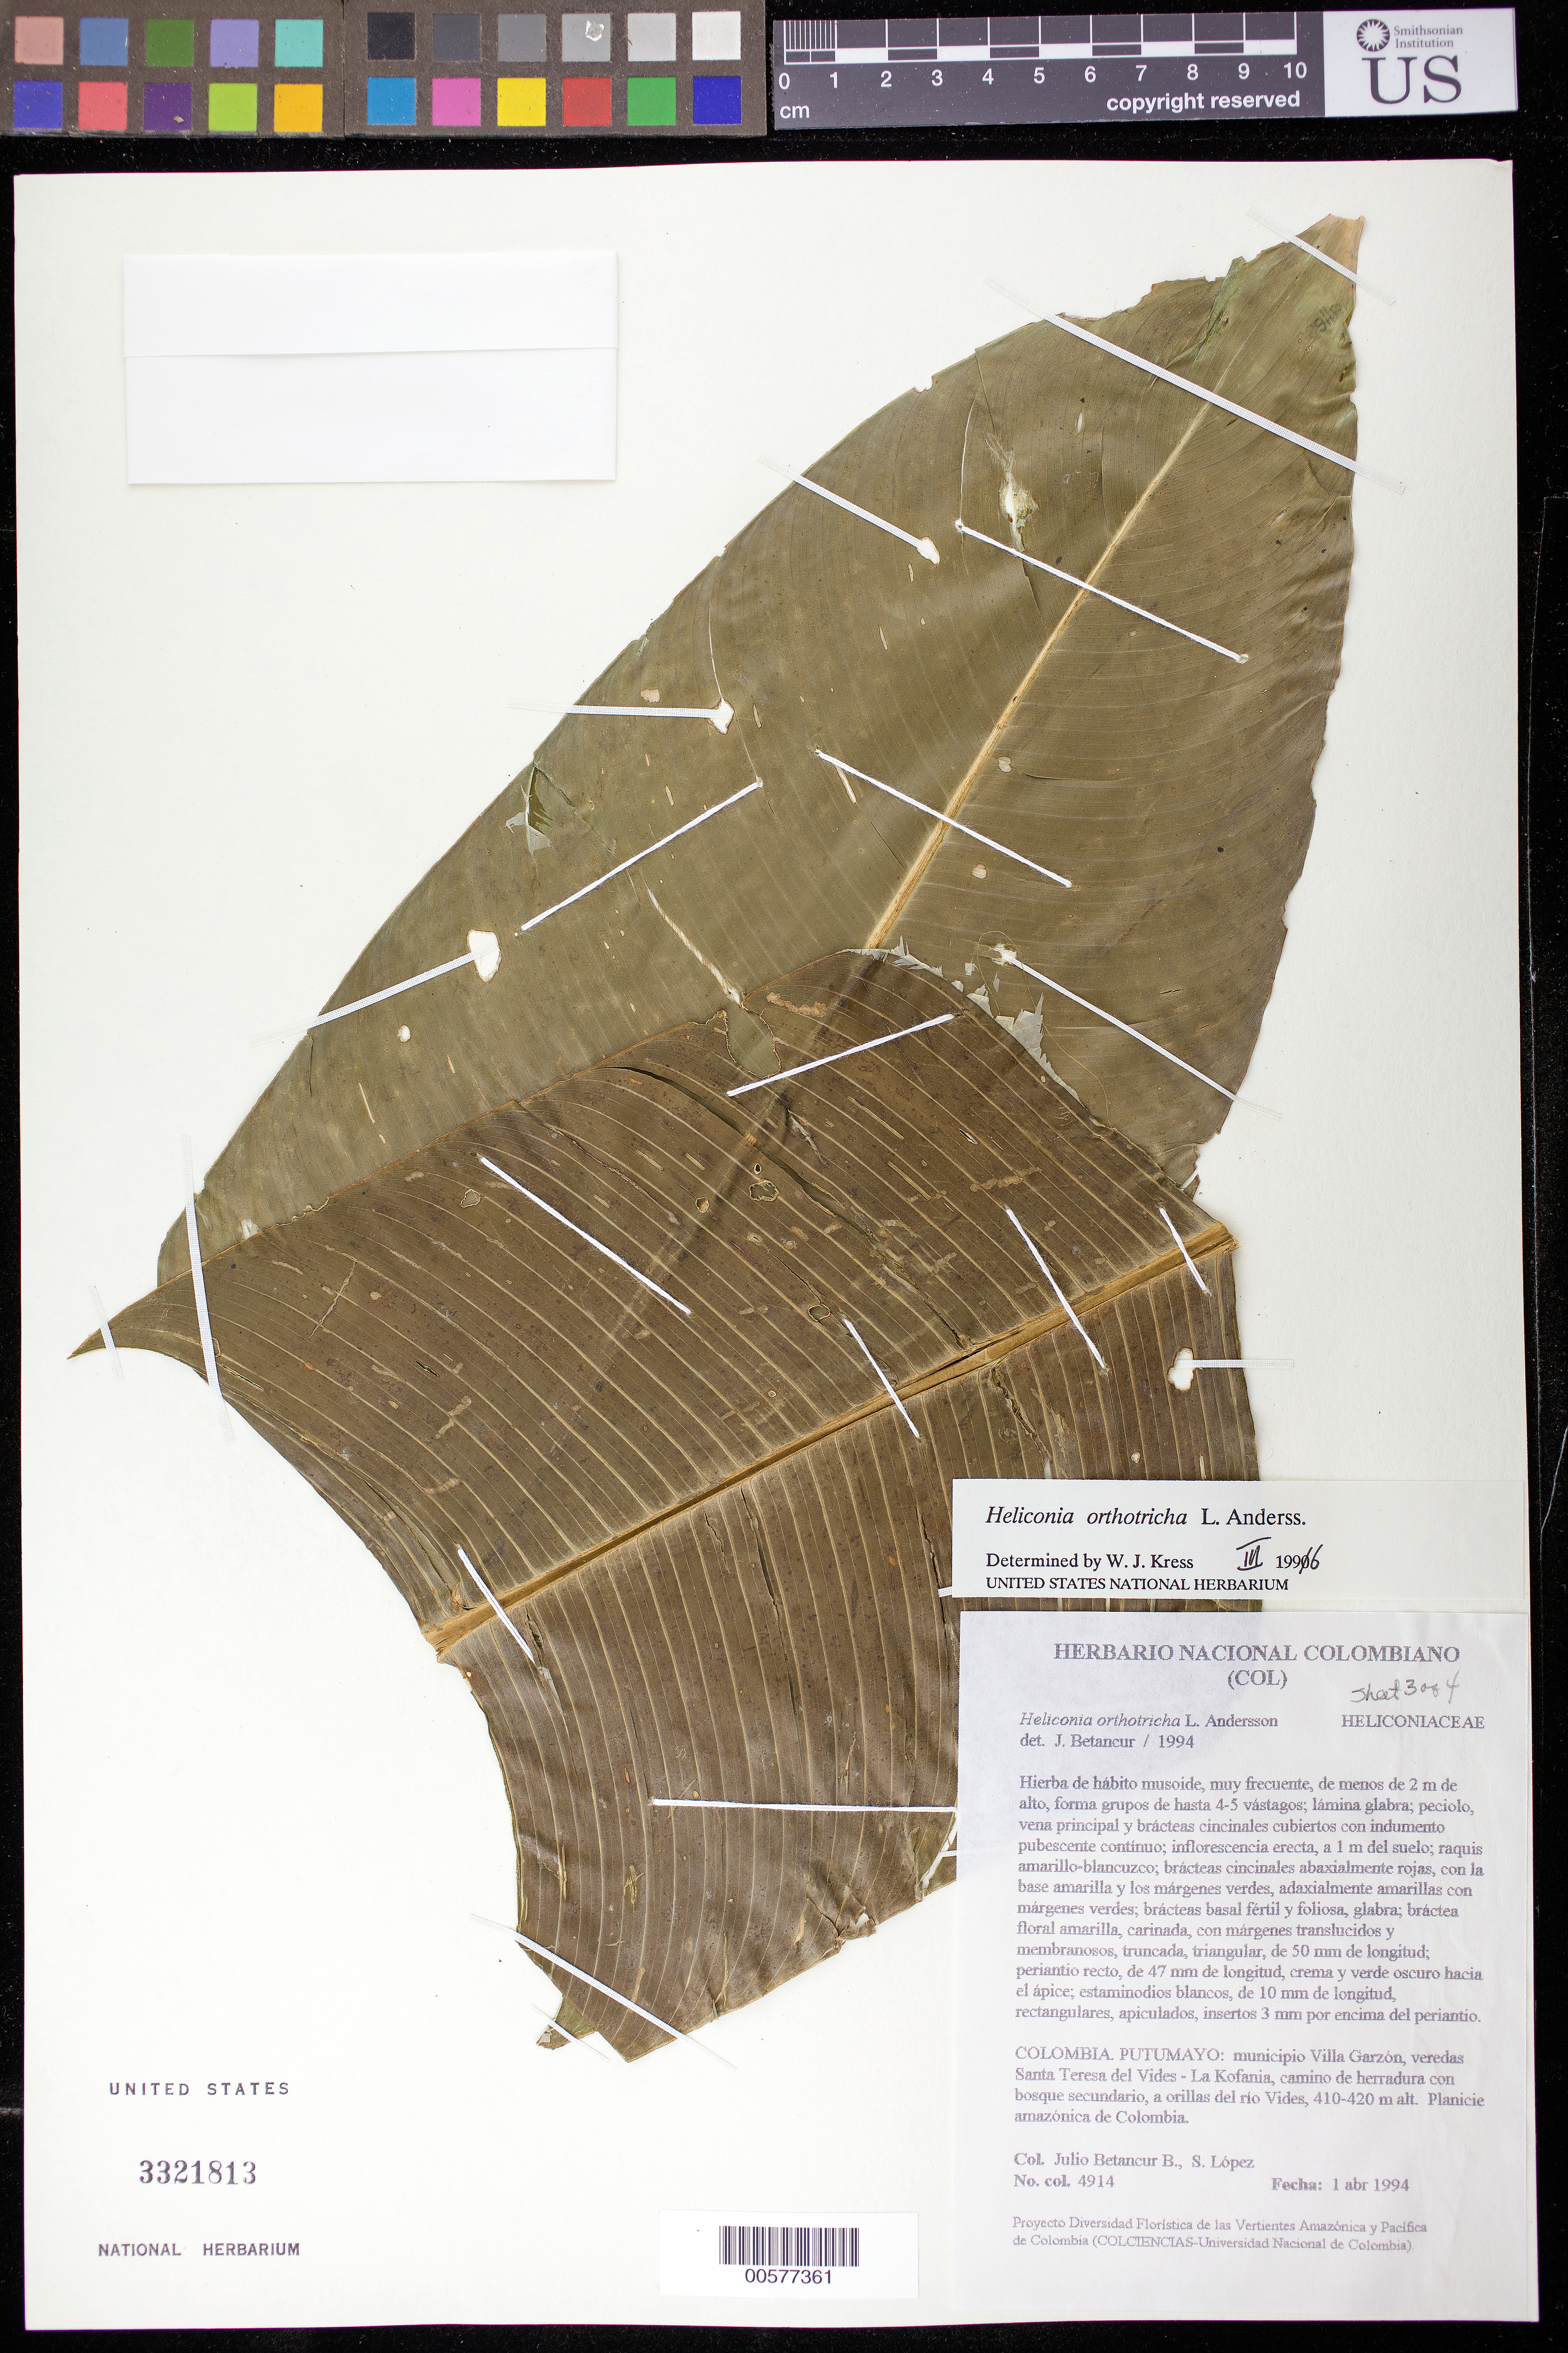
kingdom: Plantae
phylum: Tracheophyta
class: Liliopsida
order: Zingiberales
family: Heliconiaceae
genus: Heliconia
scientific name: Heliconia orthotricha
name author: L. Andersson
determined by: Betancur, J. C.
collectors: J. C. Betancur & S. Lopez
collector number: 4914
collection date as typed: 01 Apr 1994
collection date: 1994-04-01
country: Colombia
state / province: Putumayo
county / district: Villa Garzon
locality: Along Santa Teresa del Vides and La Kofania trails, pack animal trail with secondary forest, next to Rio Vides, Amazonian plain in Columbia.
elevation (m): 410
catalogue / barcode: US 3321813